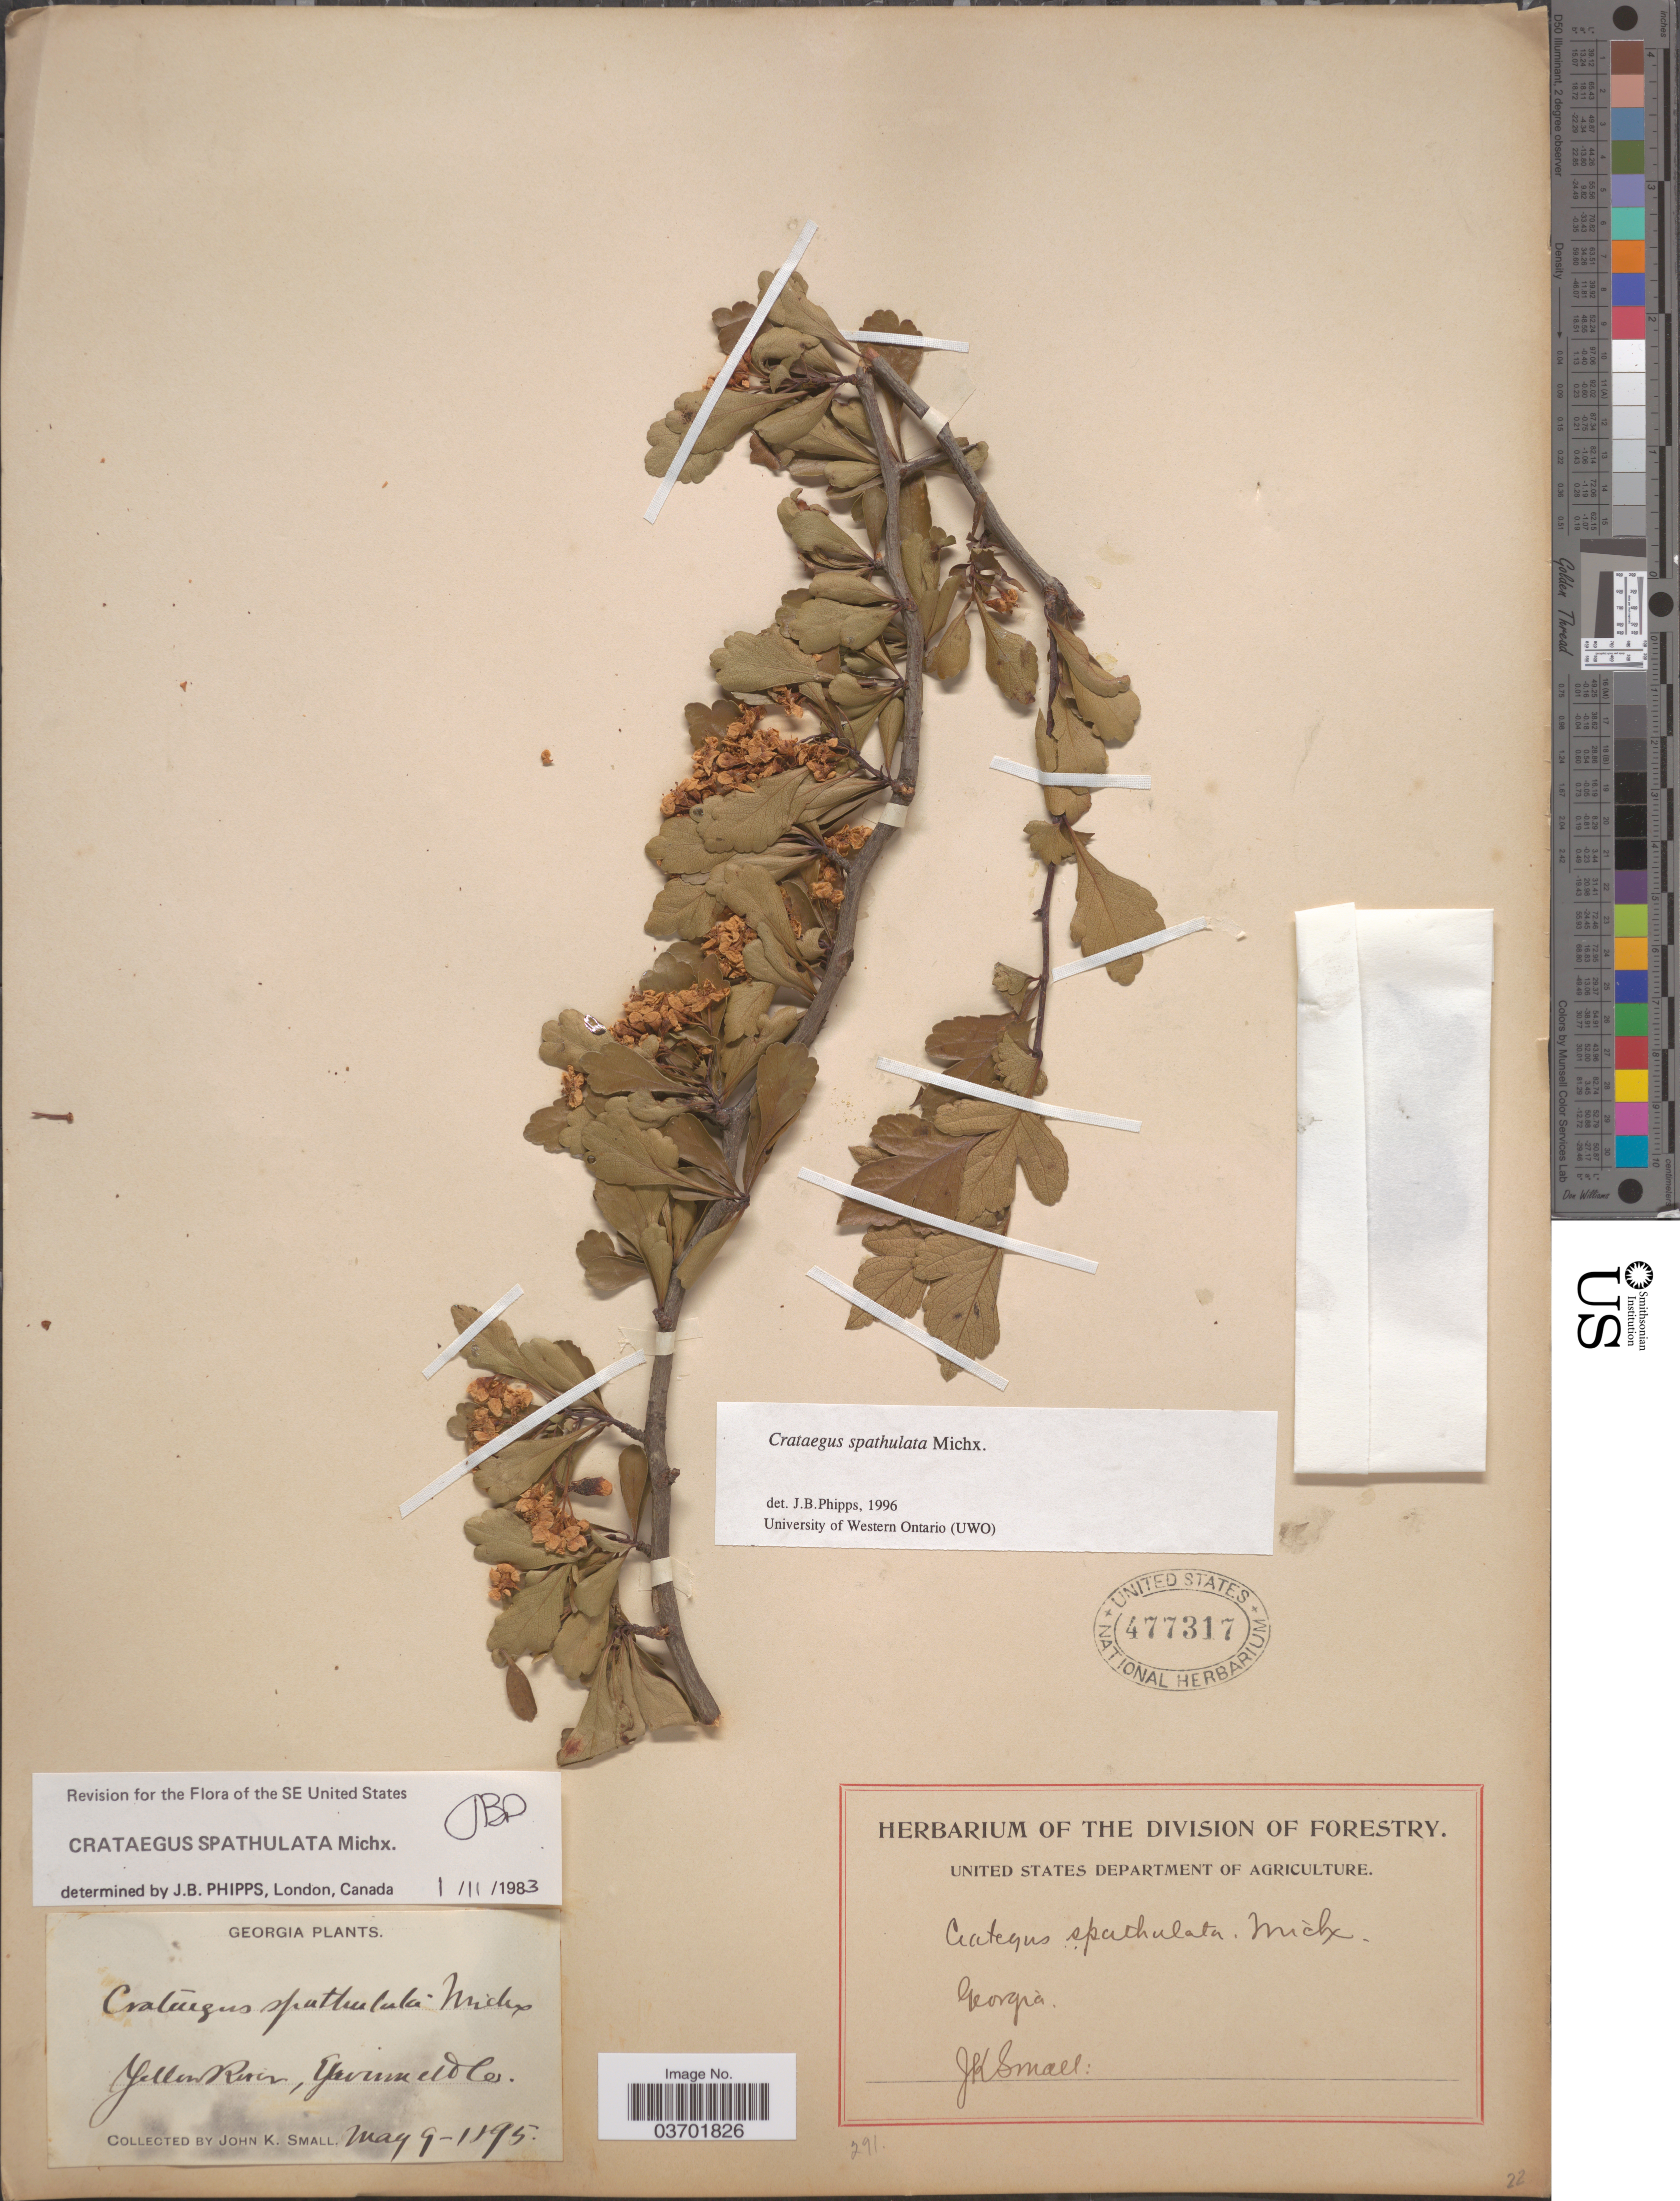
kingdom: Plantae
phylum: Tracheophyta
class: Magnoliopsida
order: Rosales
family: Rosaceae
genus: Crataegus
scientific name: Crataegus spathulata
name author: Michx.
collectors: J. K. Small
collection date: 1895-05-09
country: United States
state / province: Georgia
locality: Yellow River, Gwinnett Co.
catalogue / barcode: US 477317